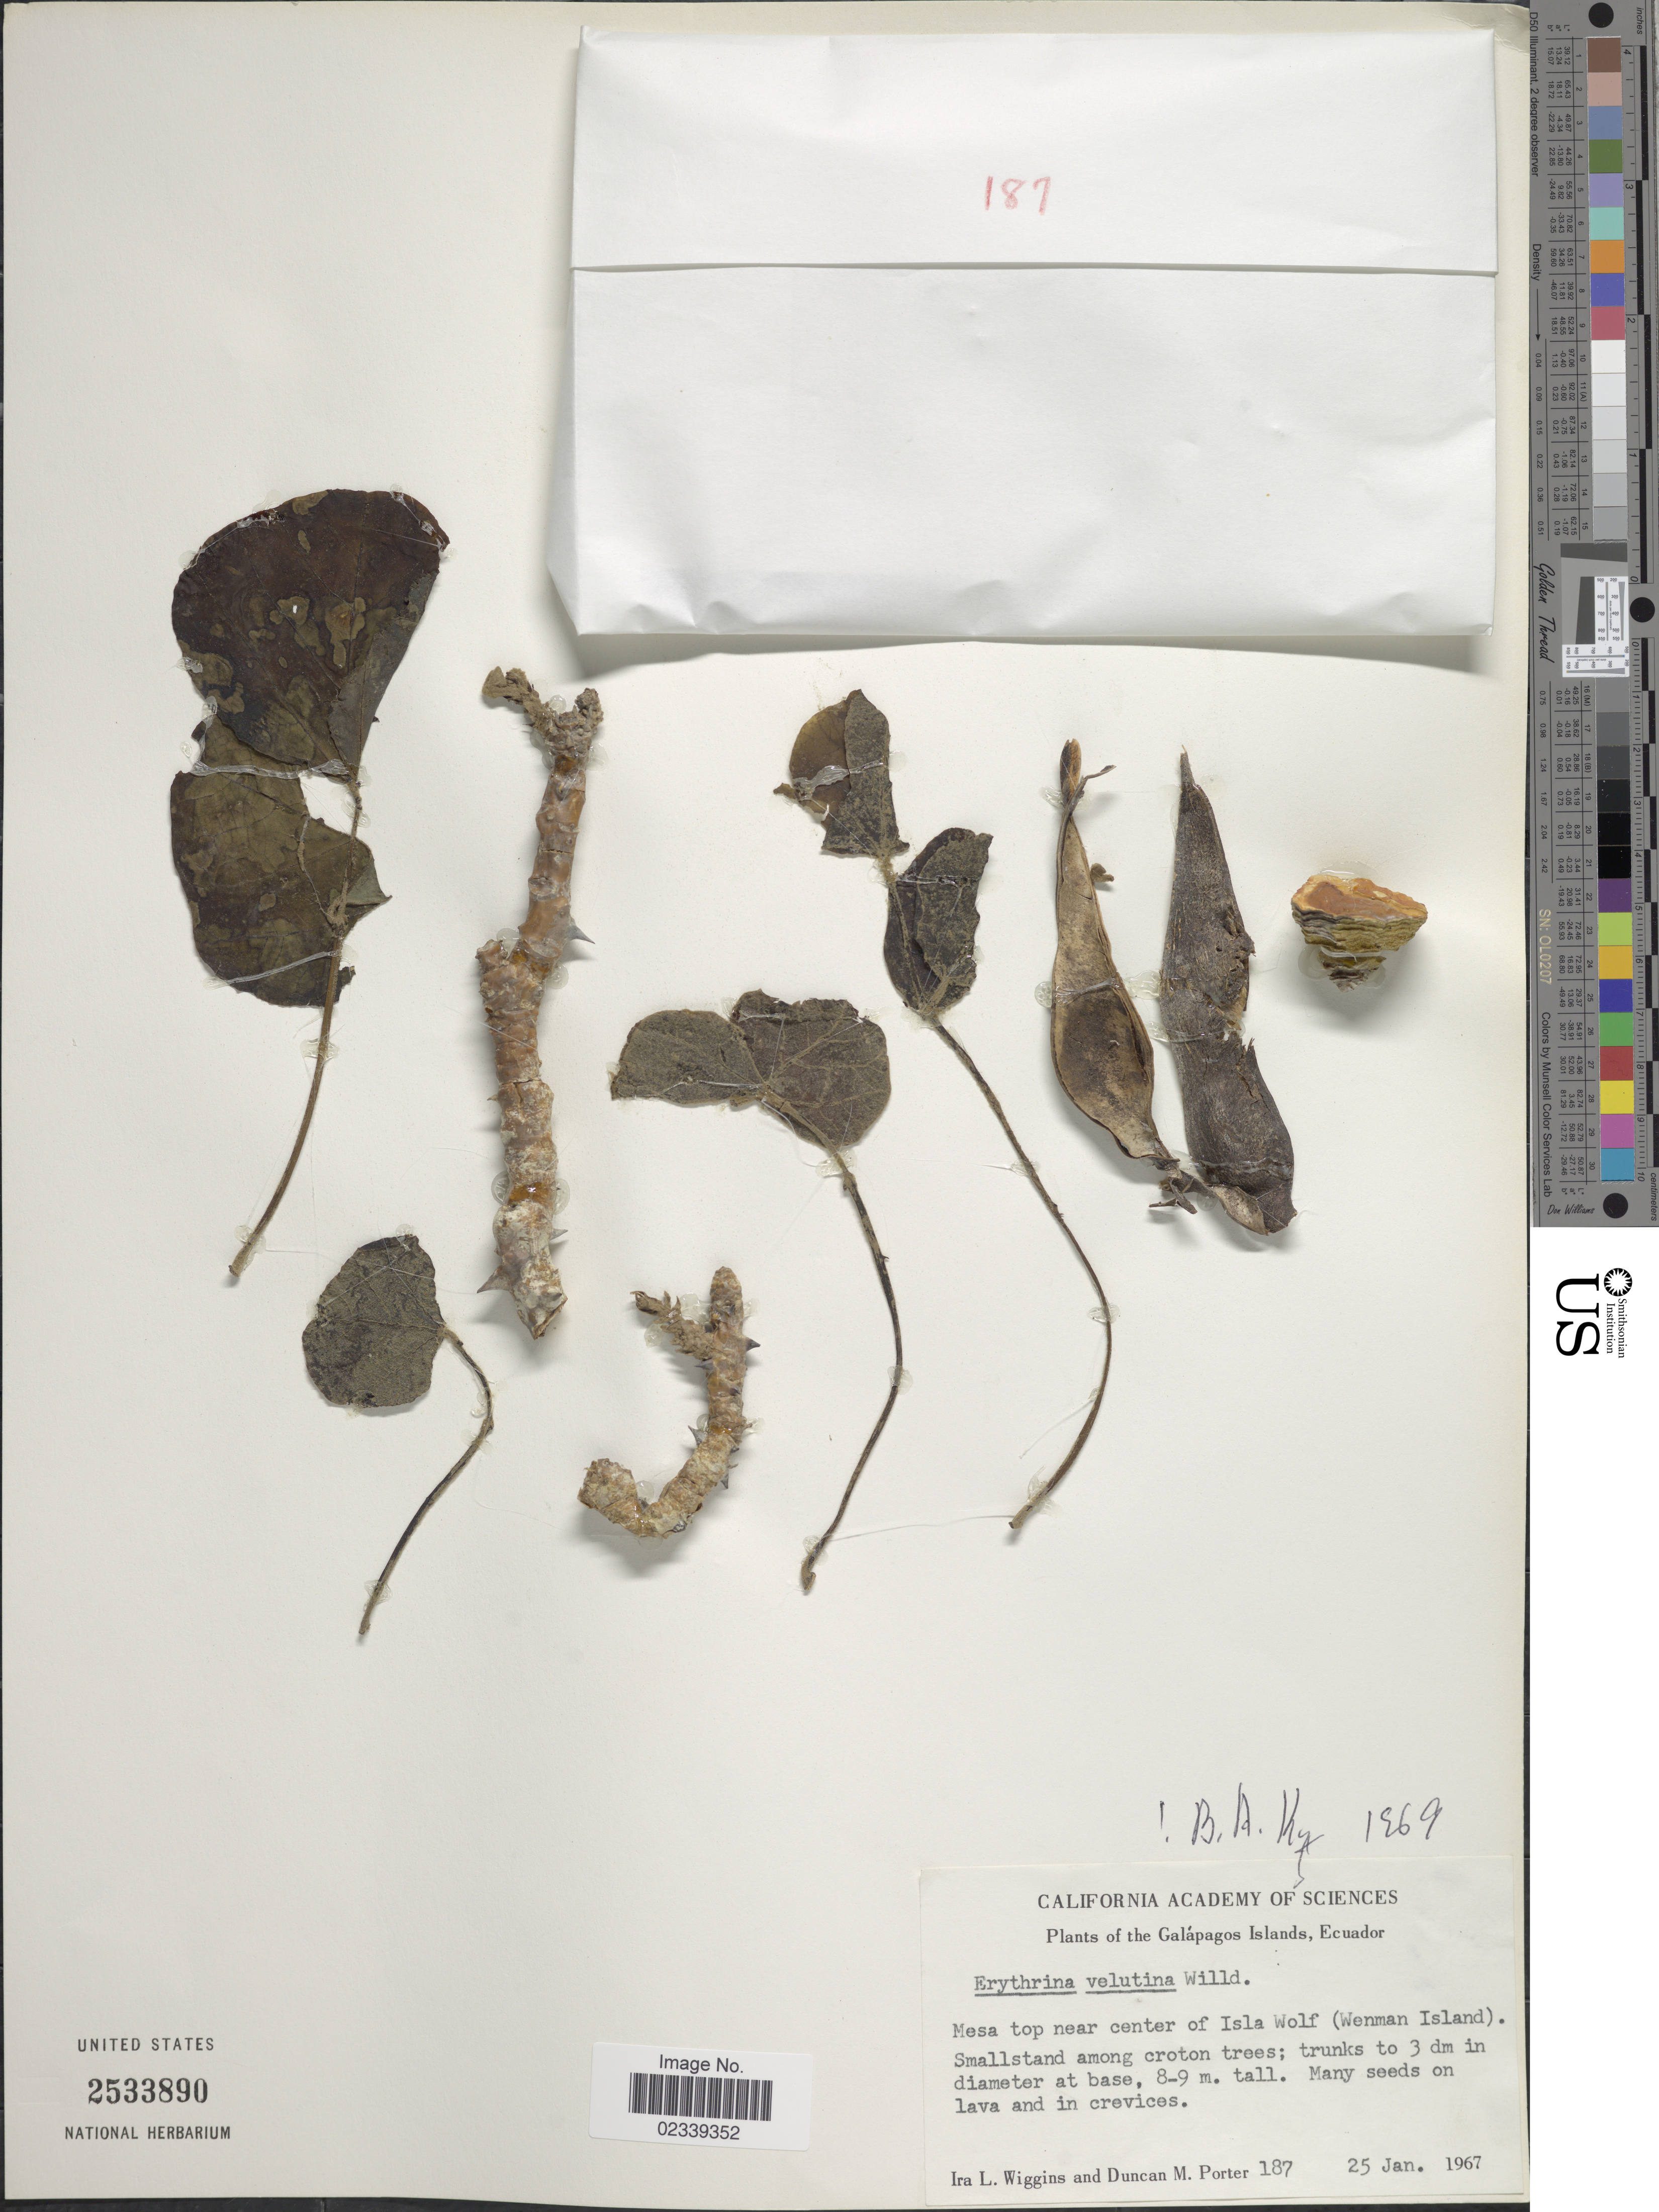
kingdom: Plantae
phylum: Tracheophyta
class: Magnoliopsida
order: Fabales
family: Fabaceae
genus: Erythrina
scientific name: Erythrina velutina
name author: Willd.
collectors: I. L. Wiggins & D. Porter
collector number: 187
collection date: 1967-01-25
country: Ecuador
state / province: Colón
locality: The Galapagos Islands, Mesa top near center of Isla Wolf (Wenman Island).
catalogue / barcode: US 2533890